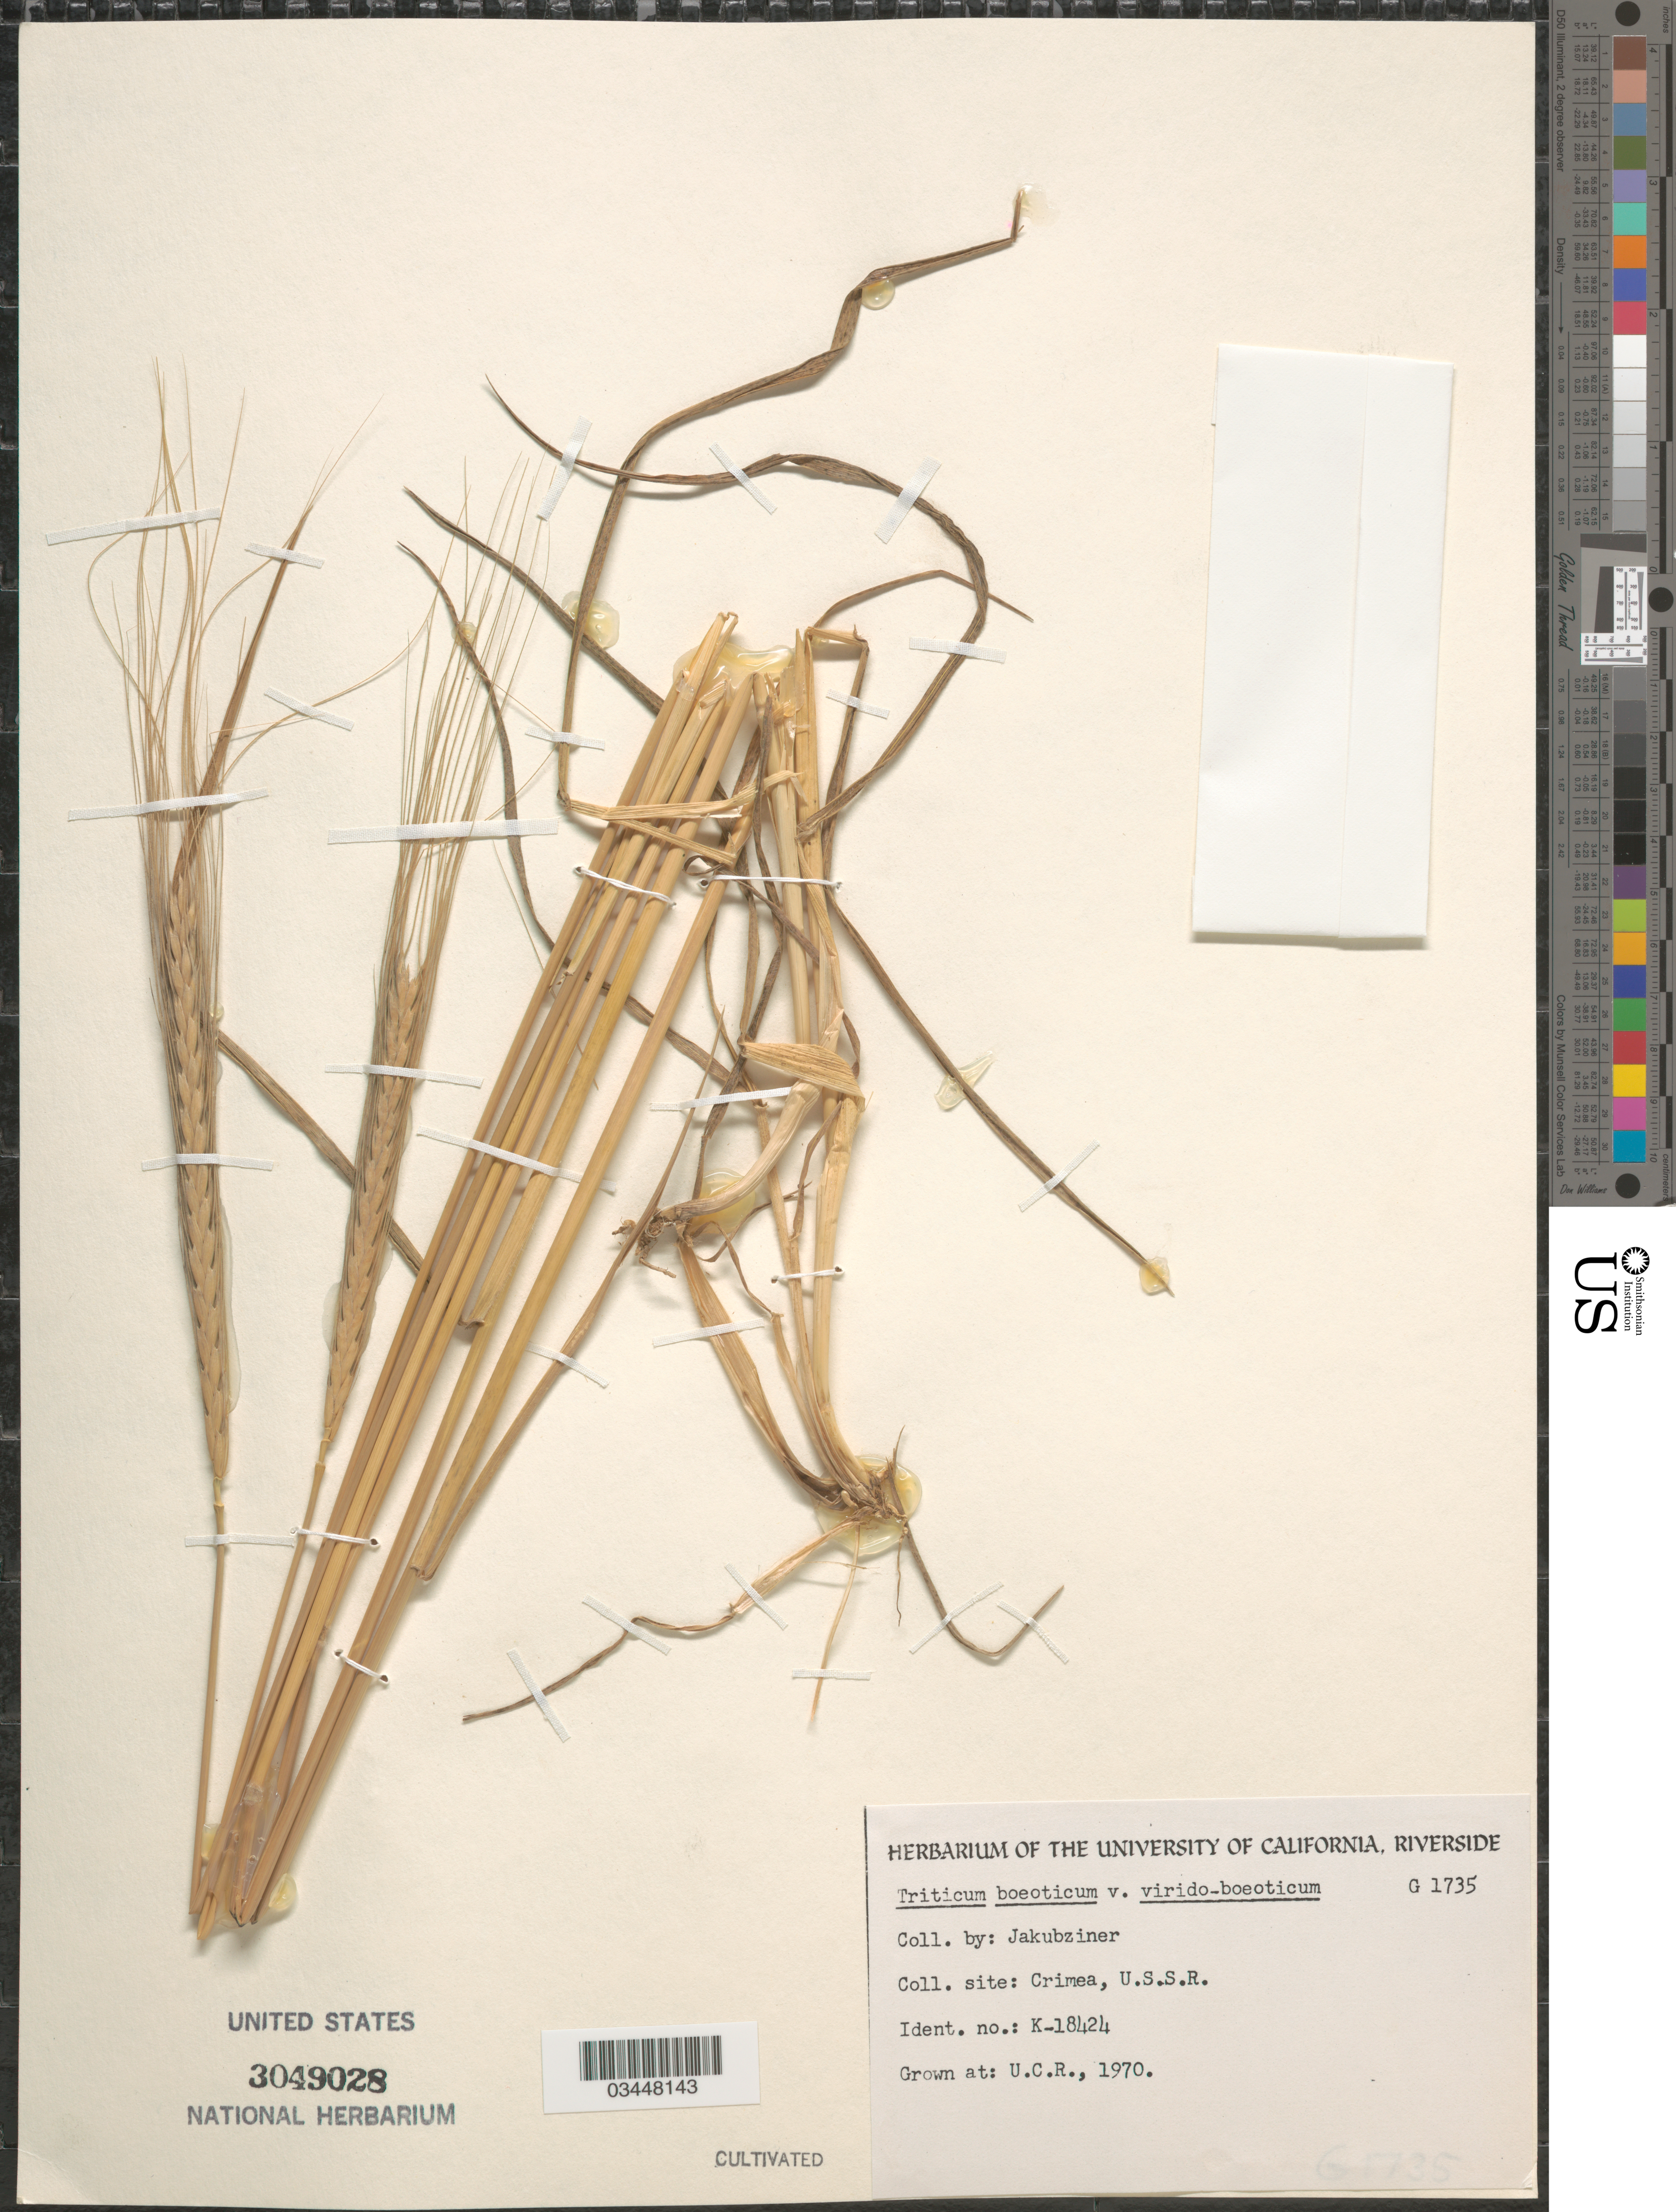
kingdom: Plantae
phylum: Tracheophyta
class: Liliopsida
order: Poales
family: Poaceae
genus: Triticum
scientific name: Triticum boeoticum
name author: Boiss.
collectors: ex herb. Univ. of California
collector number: G1735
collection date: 1970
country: United States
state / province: California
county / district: Riverside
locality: U.C.R.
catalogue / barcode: US 3049028